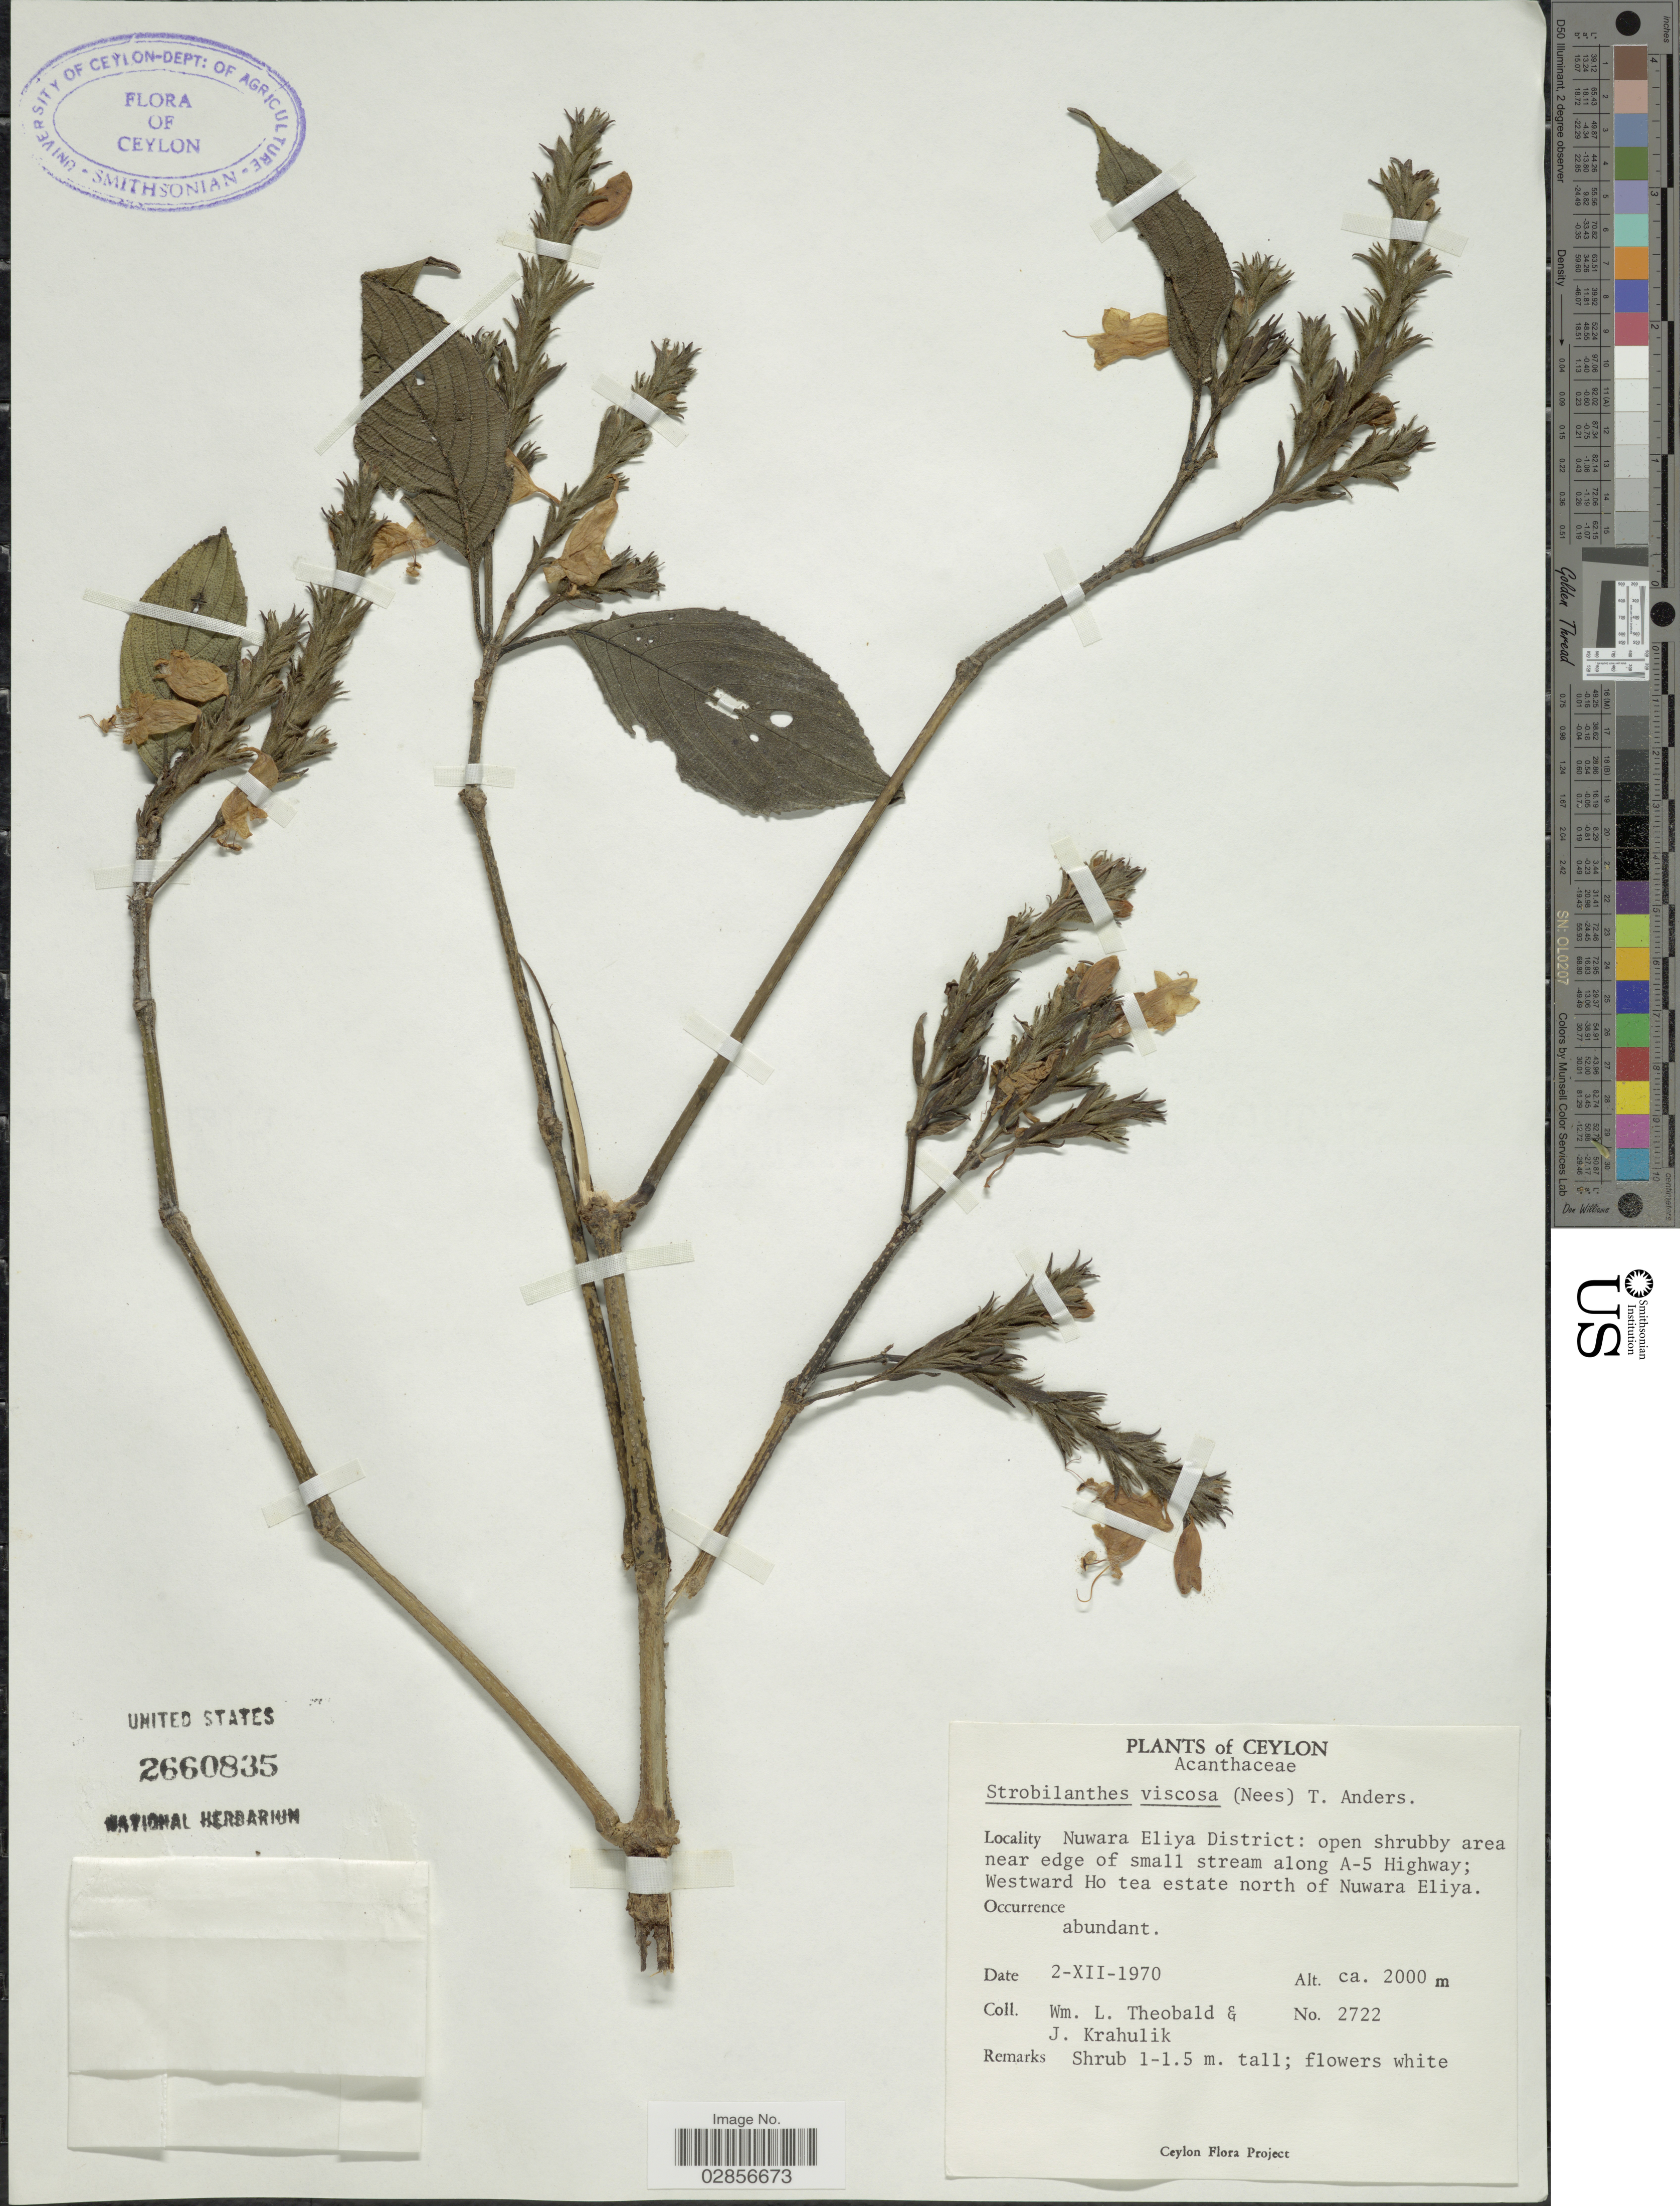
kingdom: Plantae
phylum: Tracheophyta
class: Magnoliopsida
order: Lamiales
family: Acanthaceae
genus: Strobilanthes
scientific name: Strobilanthes viscosa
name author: T. Anderson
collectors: W. L. Theobald & J. Krahulik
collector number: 2722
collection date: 1970-12-02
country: Sri Lanka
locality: Ceylon, Nuwara Eliya District: open shrubby area near edge of small stream along A-5 Highway; Westward Ho tea estate north of Nuwara Eliya.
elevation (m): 2000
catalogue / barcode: US 2660835